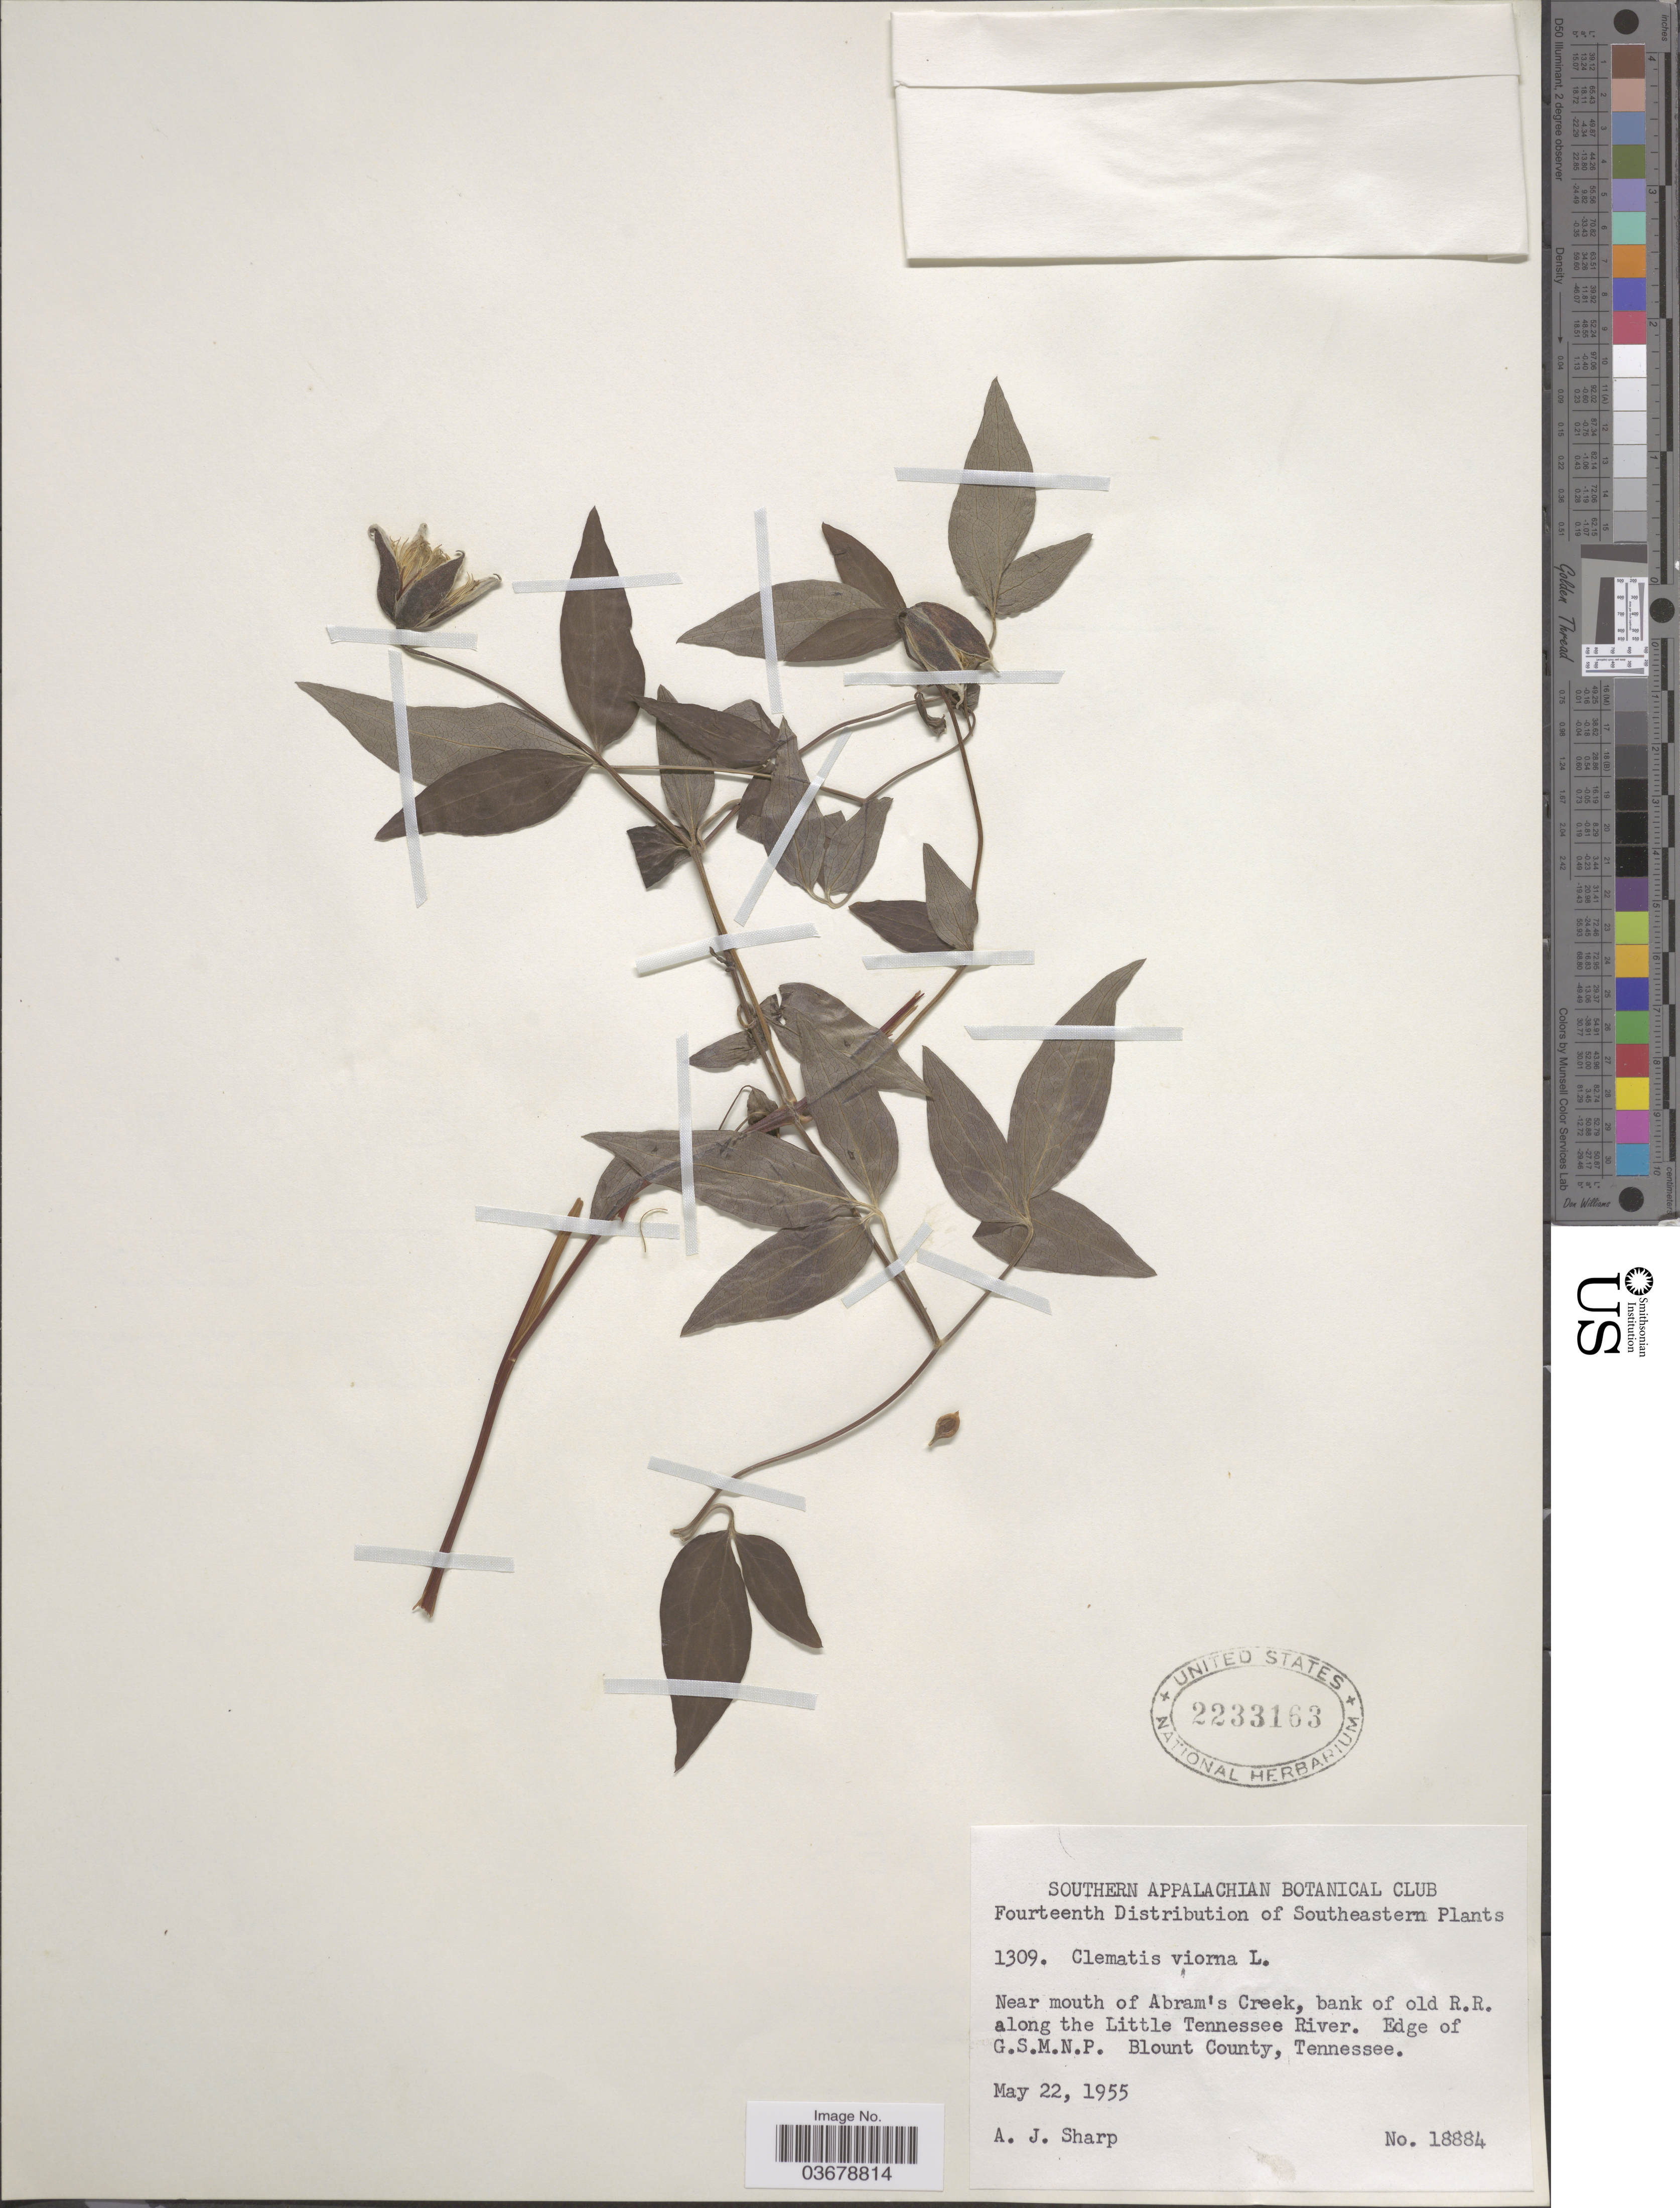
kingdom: Plantae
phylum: Tracheophyta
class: Magnoliopsida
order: Ranunculales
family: Ranunculaceae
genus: Clematis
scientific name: Clematis viorna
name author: L.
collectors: A. J. Sharp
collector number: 18884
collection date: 1955-05-22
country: United States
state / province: Tennessee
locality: Near mouth of Abram's Creek, bank of old R.R. along the Little Tennessee River. Edge of G.S.M.N.P. Blount County.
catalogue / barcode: US 2233163